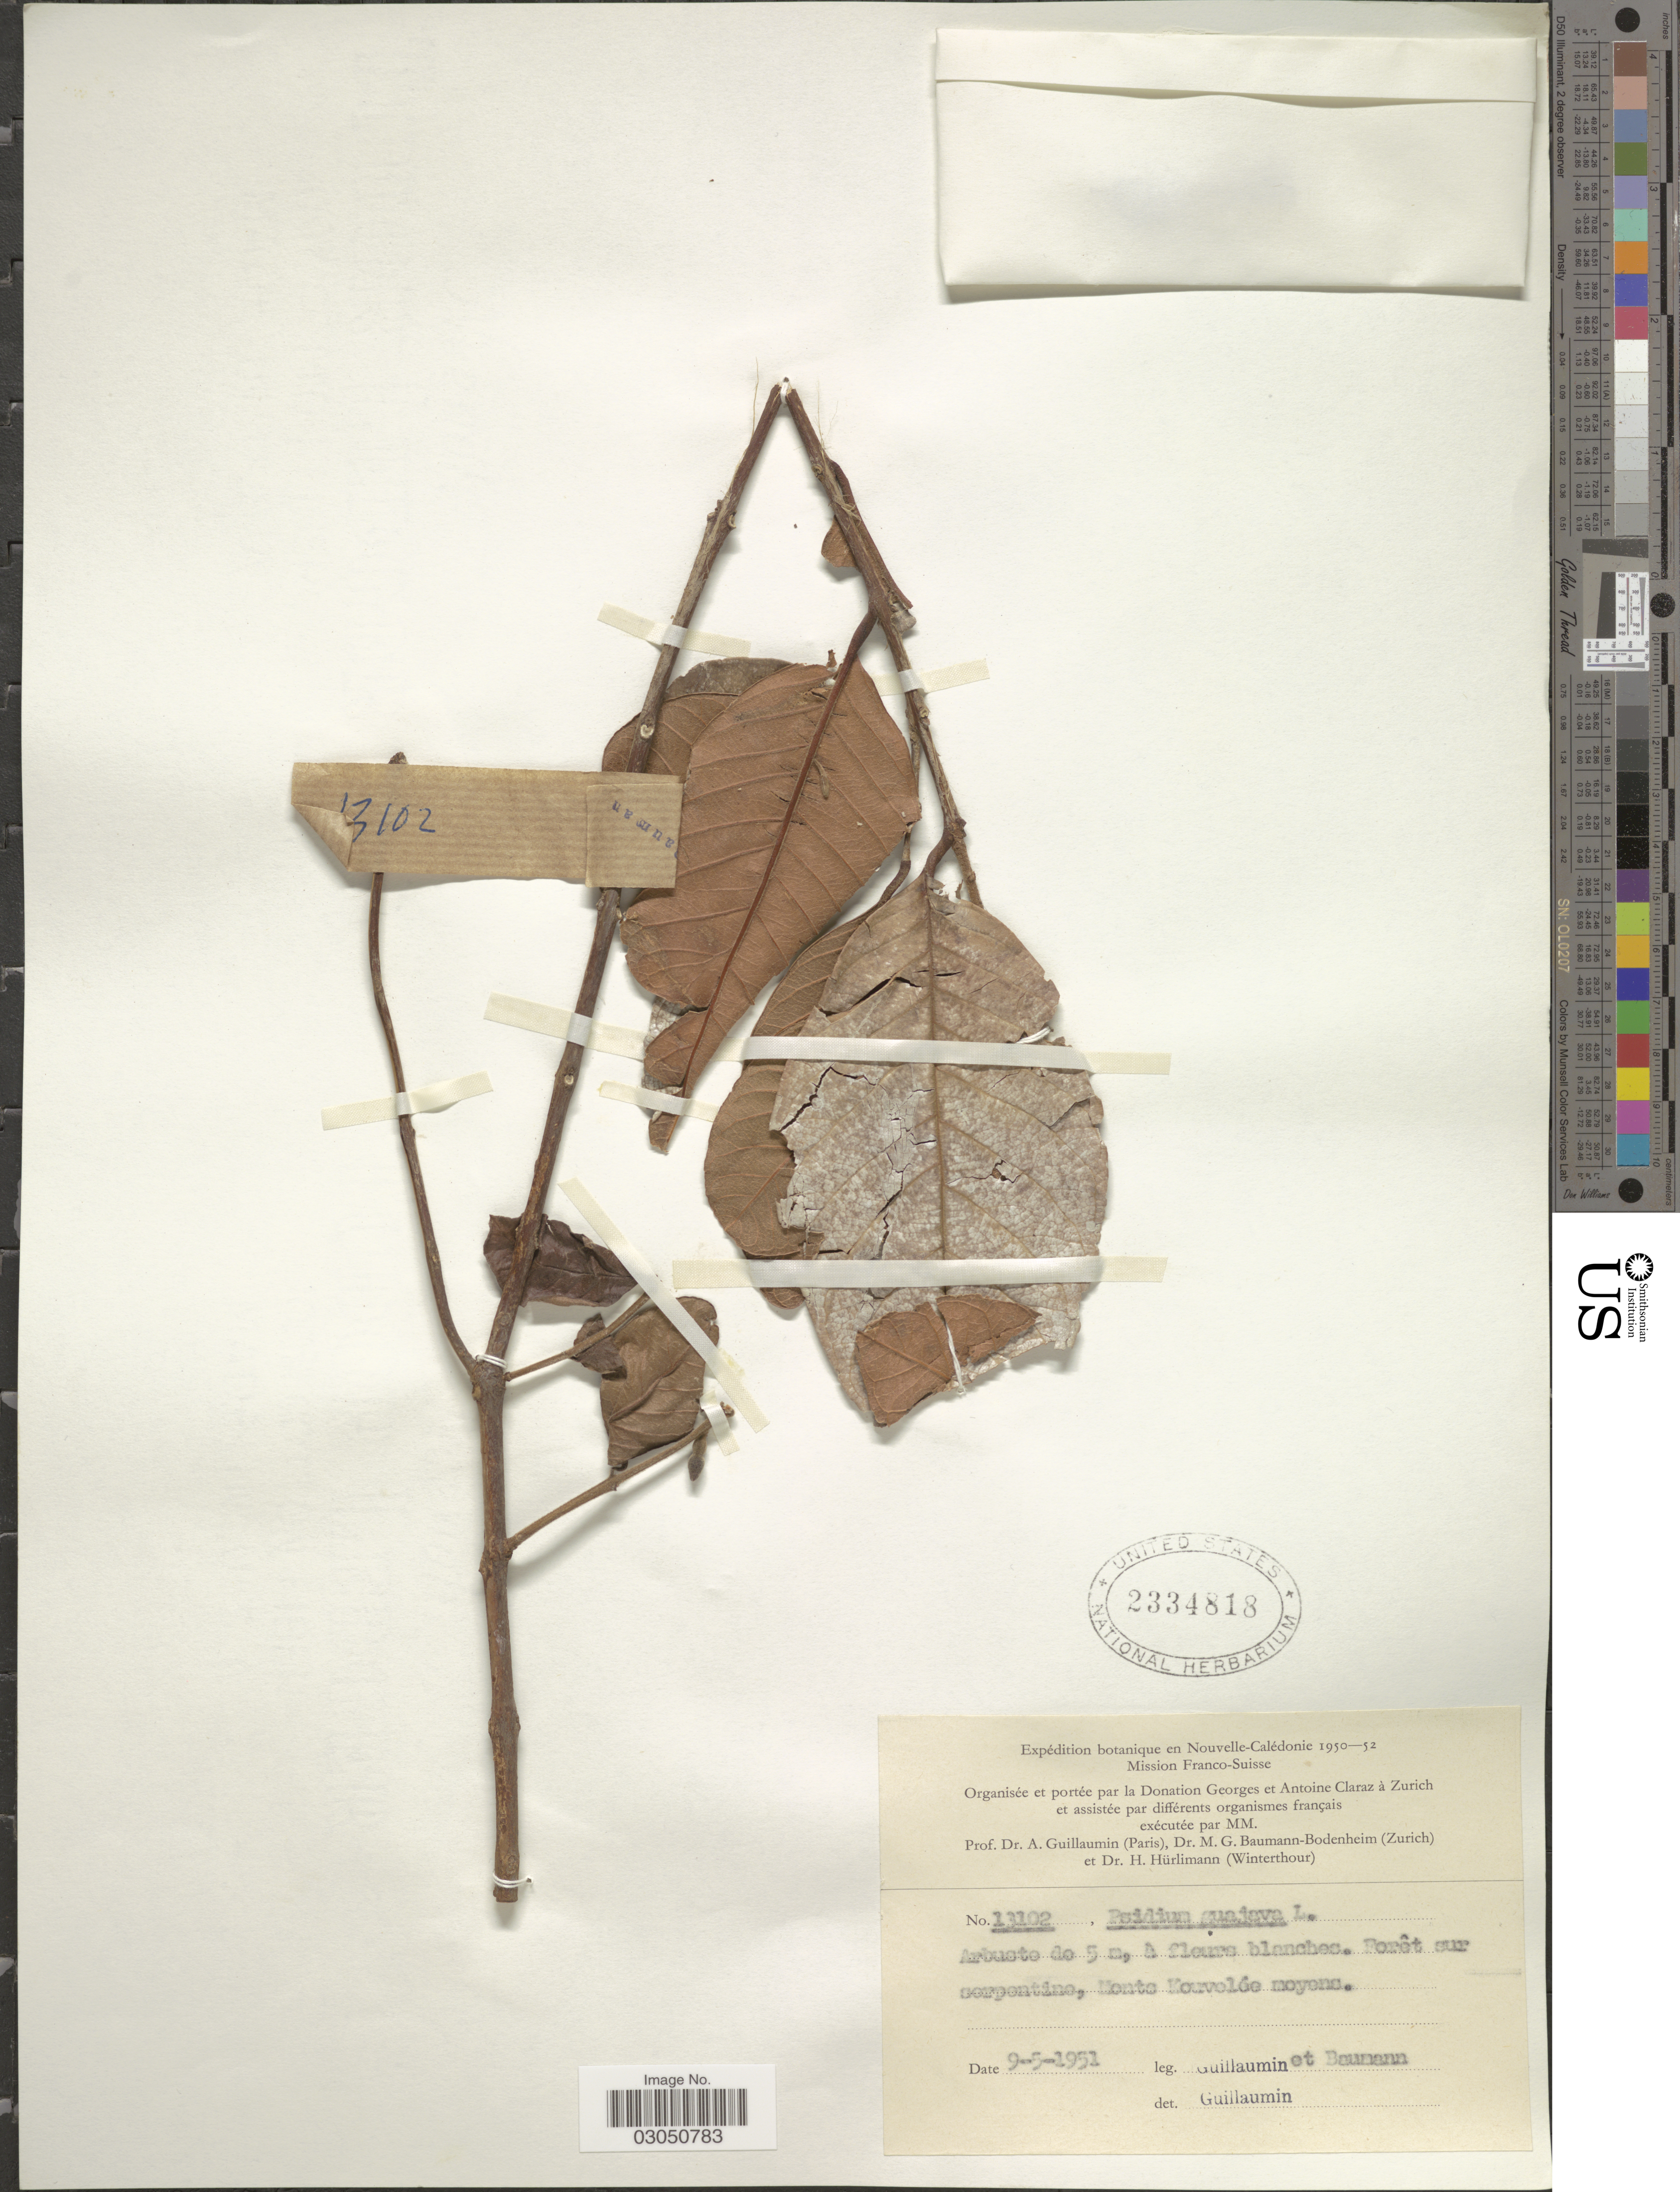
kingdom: Plantae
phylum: Tracheophyta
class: Magnoliopsida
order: Myrtales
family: Myrtaceae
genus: Psidium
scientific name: Psidium guajava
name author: L.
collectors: A. Guillaumin & M. G. Baumann-Bodenheim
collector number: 13102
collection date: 1951-05-09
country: New Caledonia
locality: Forêt sur serpentine, Monte Kouvelée moyens.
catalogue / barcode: US 2334818